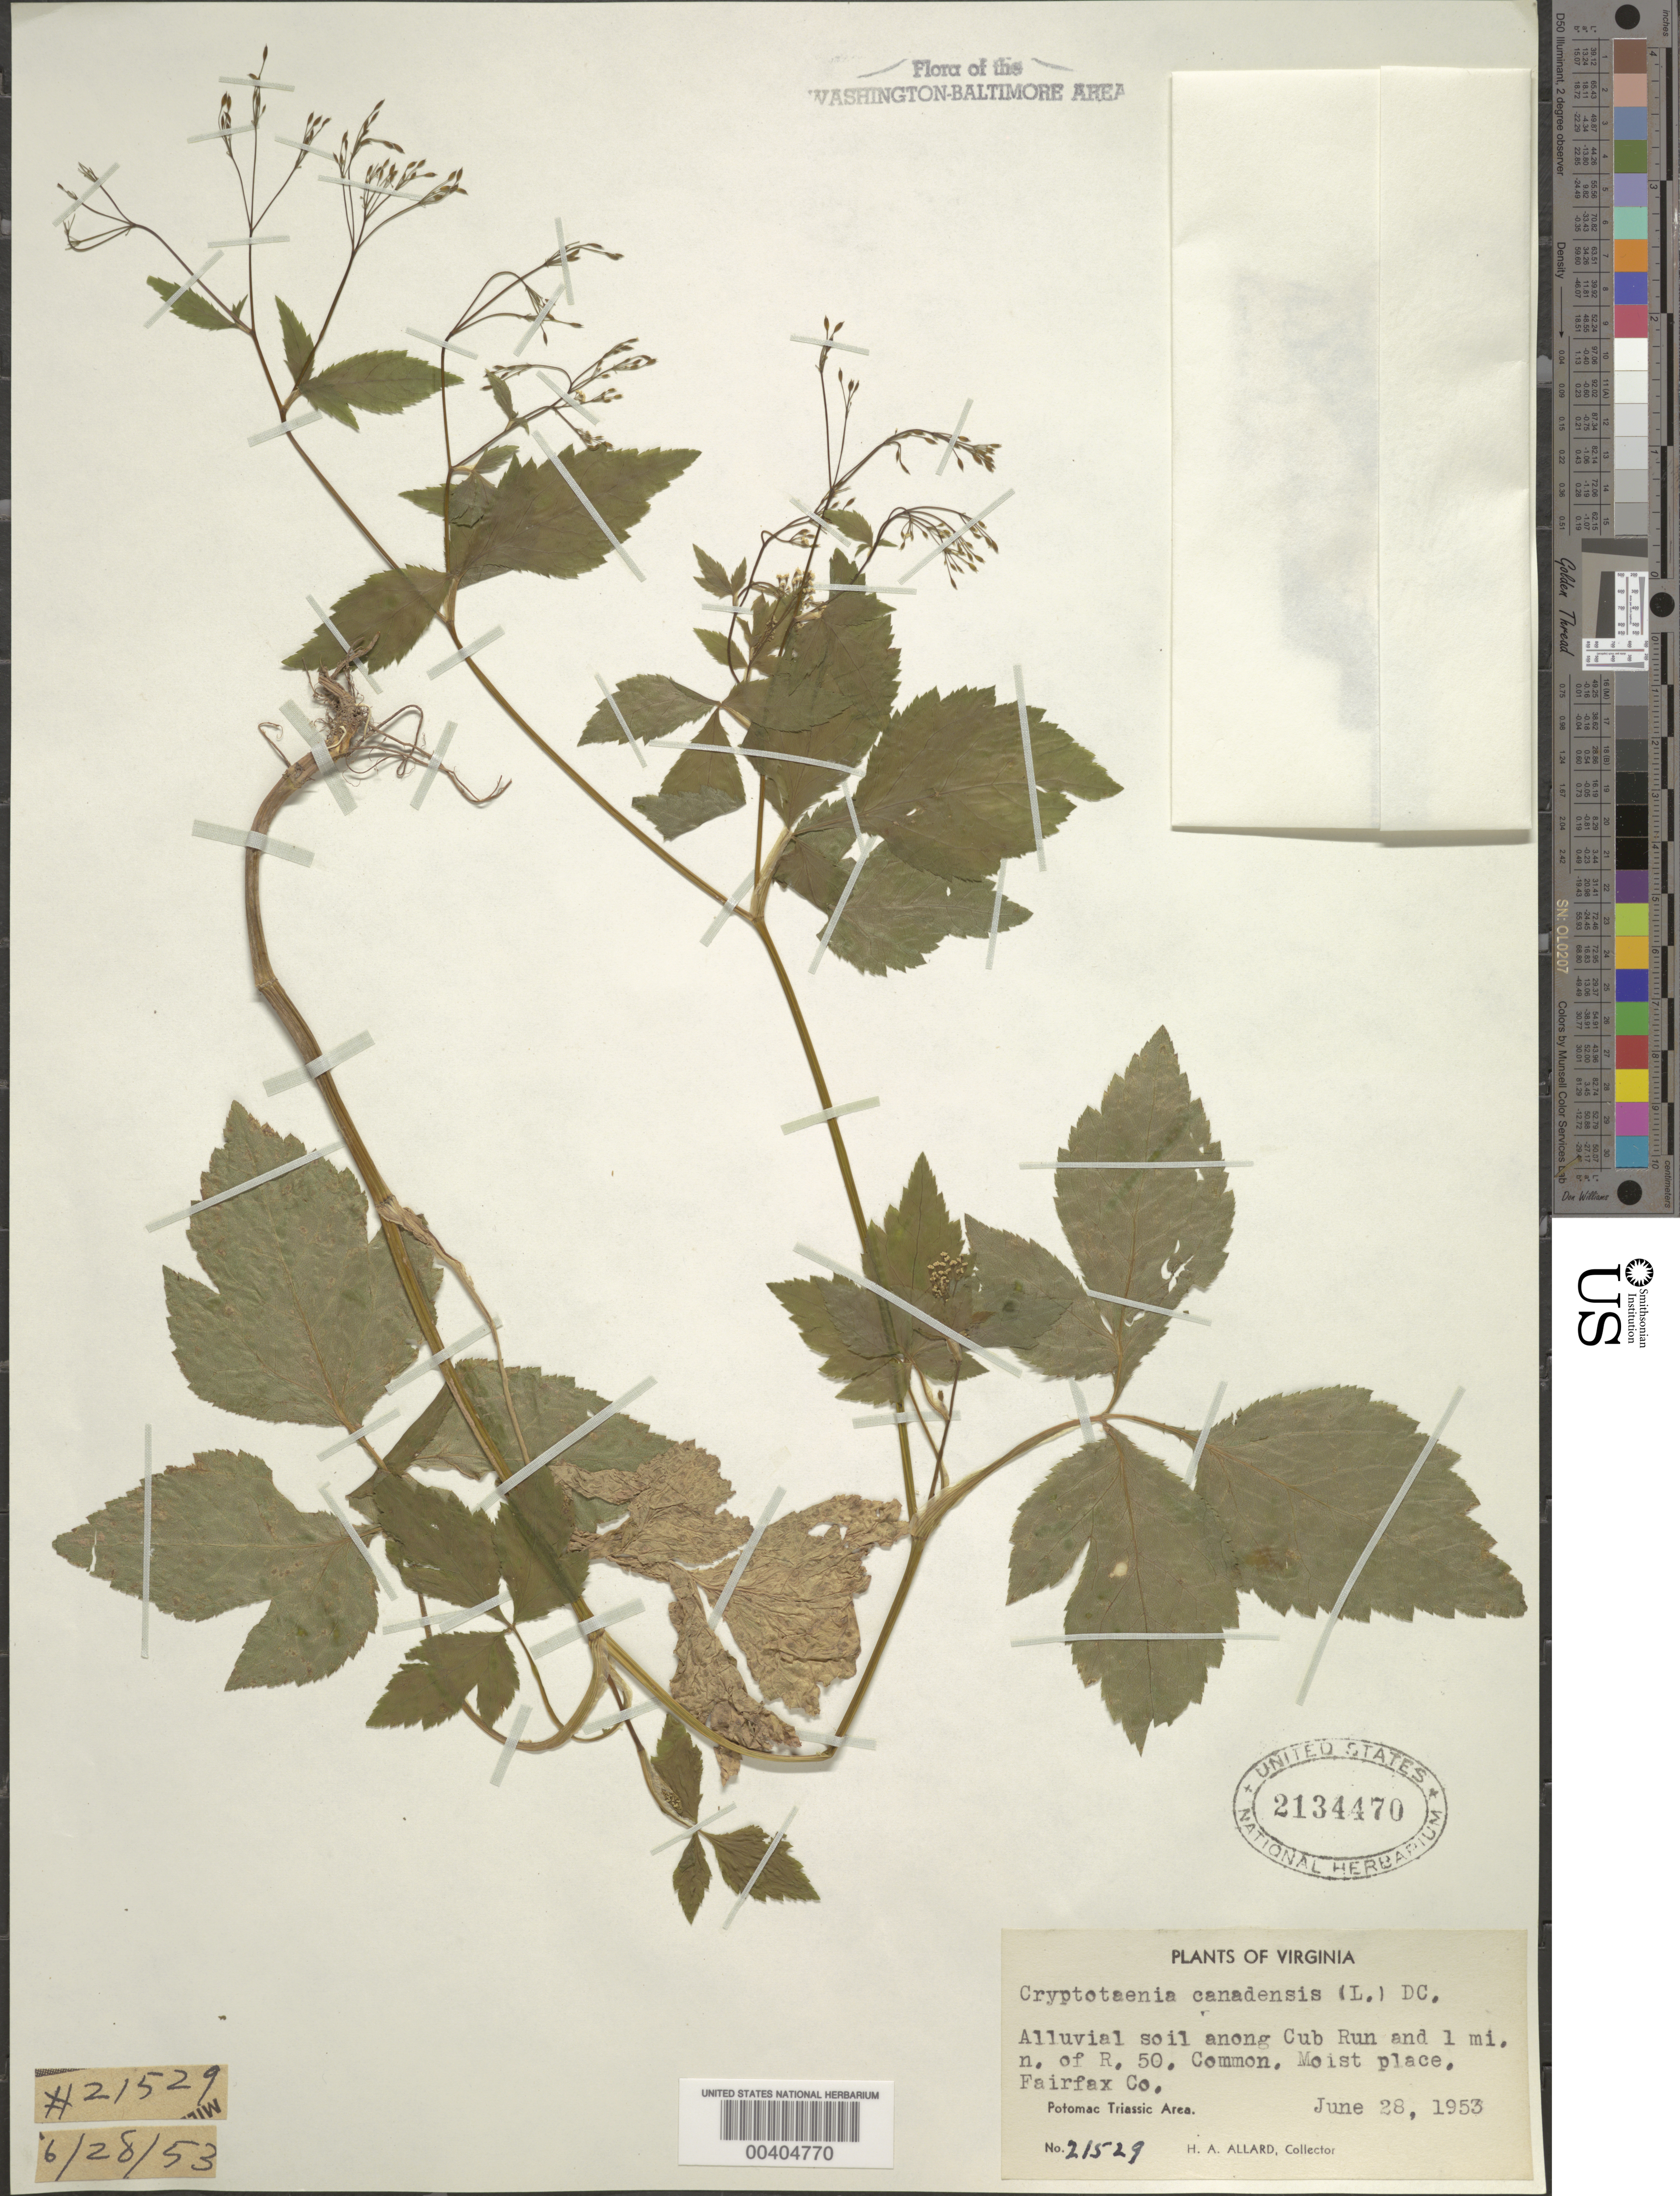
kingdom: Plantae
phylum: Tracheophyta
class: Magnoliopsida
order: Apiales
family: Apiaceae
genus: Cryptotaenia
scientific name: Cryptotaenia canadensis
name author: (L.) DC.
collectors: H. A. Allard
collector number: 21529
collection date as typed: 28 Jun 1953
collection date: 1953-06-28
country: United States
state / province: Virginia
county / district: Fairfax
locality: Cub Run near Route 50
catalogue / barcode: US 2134470